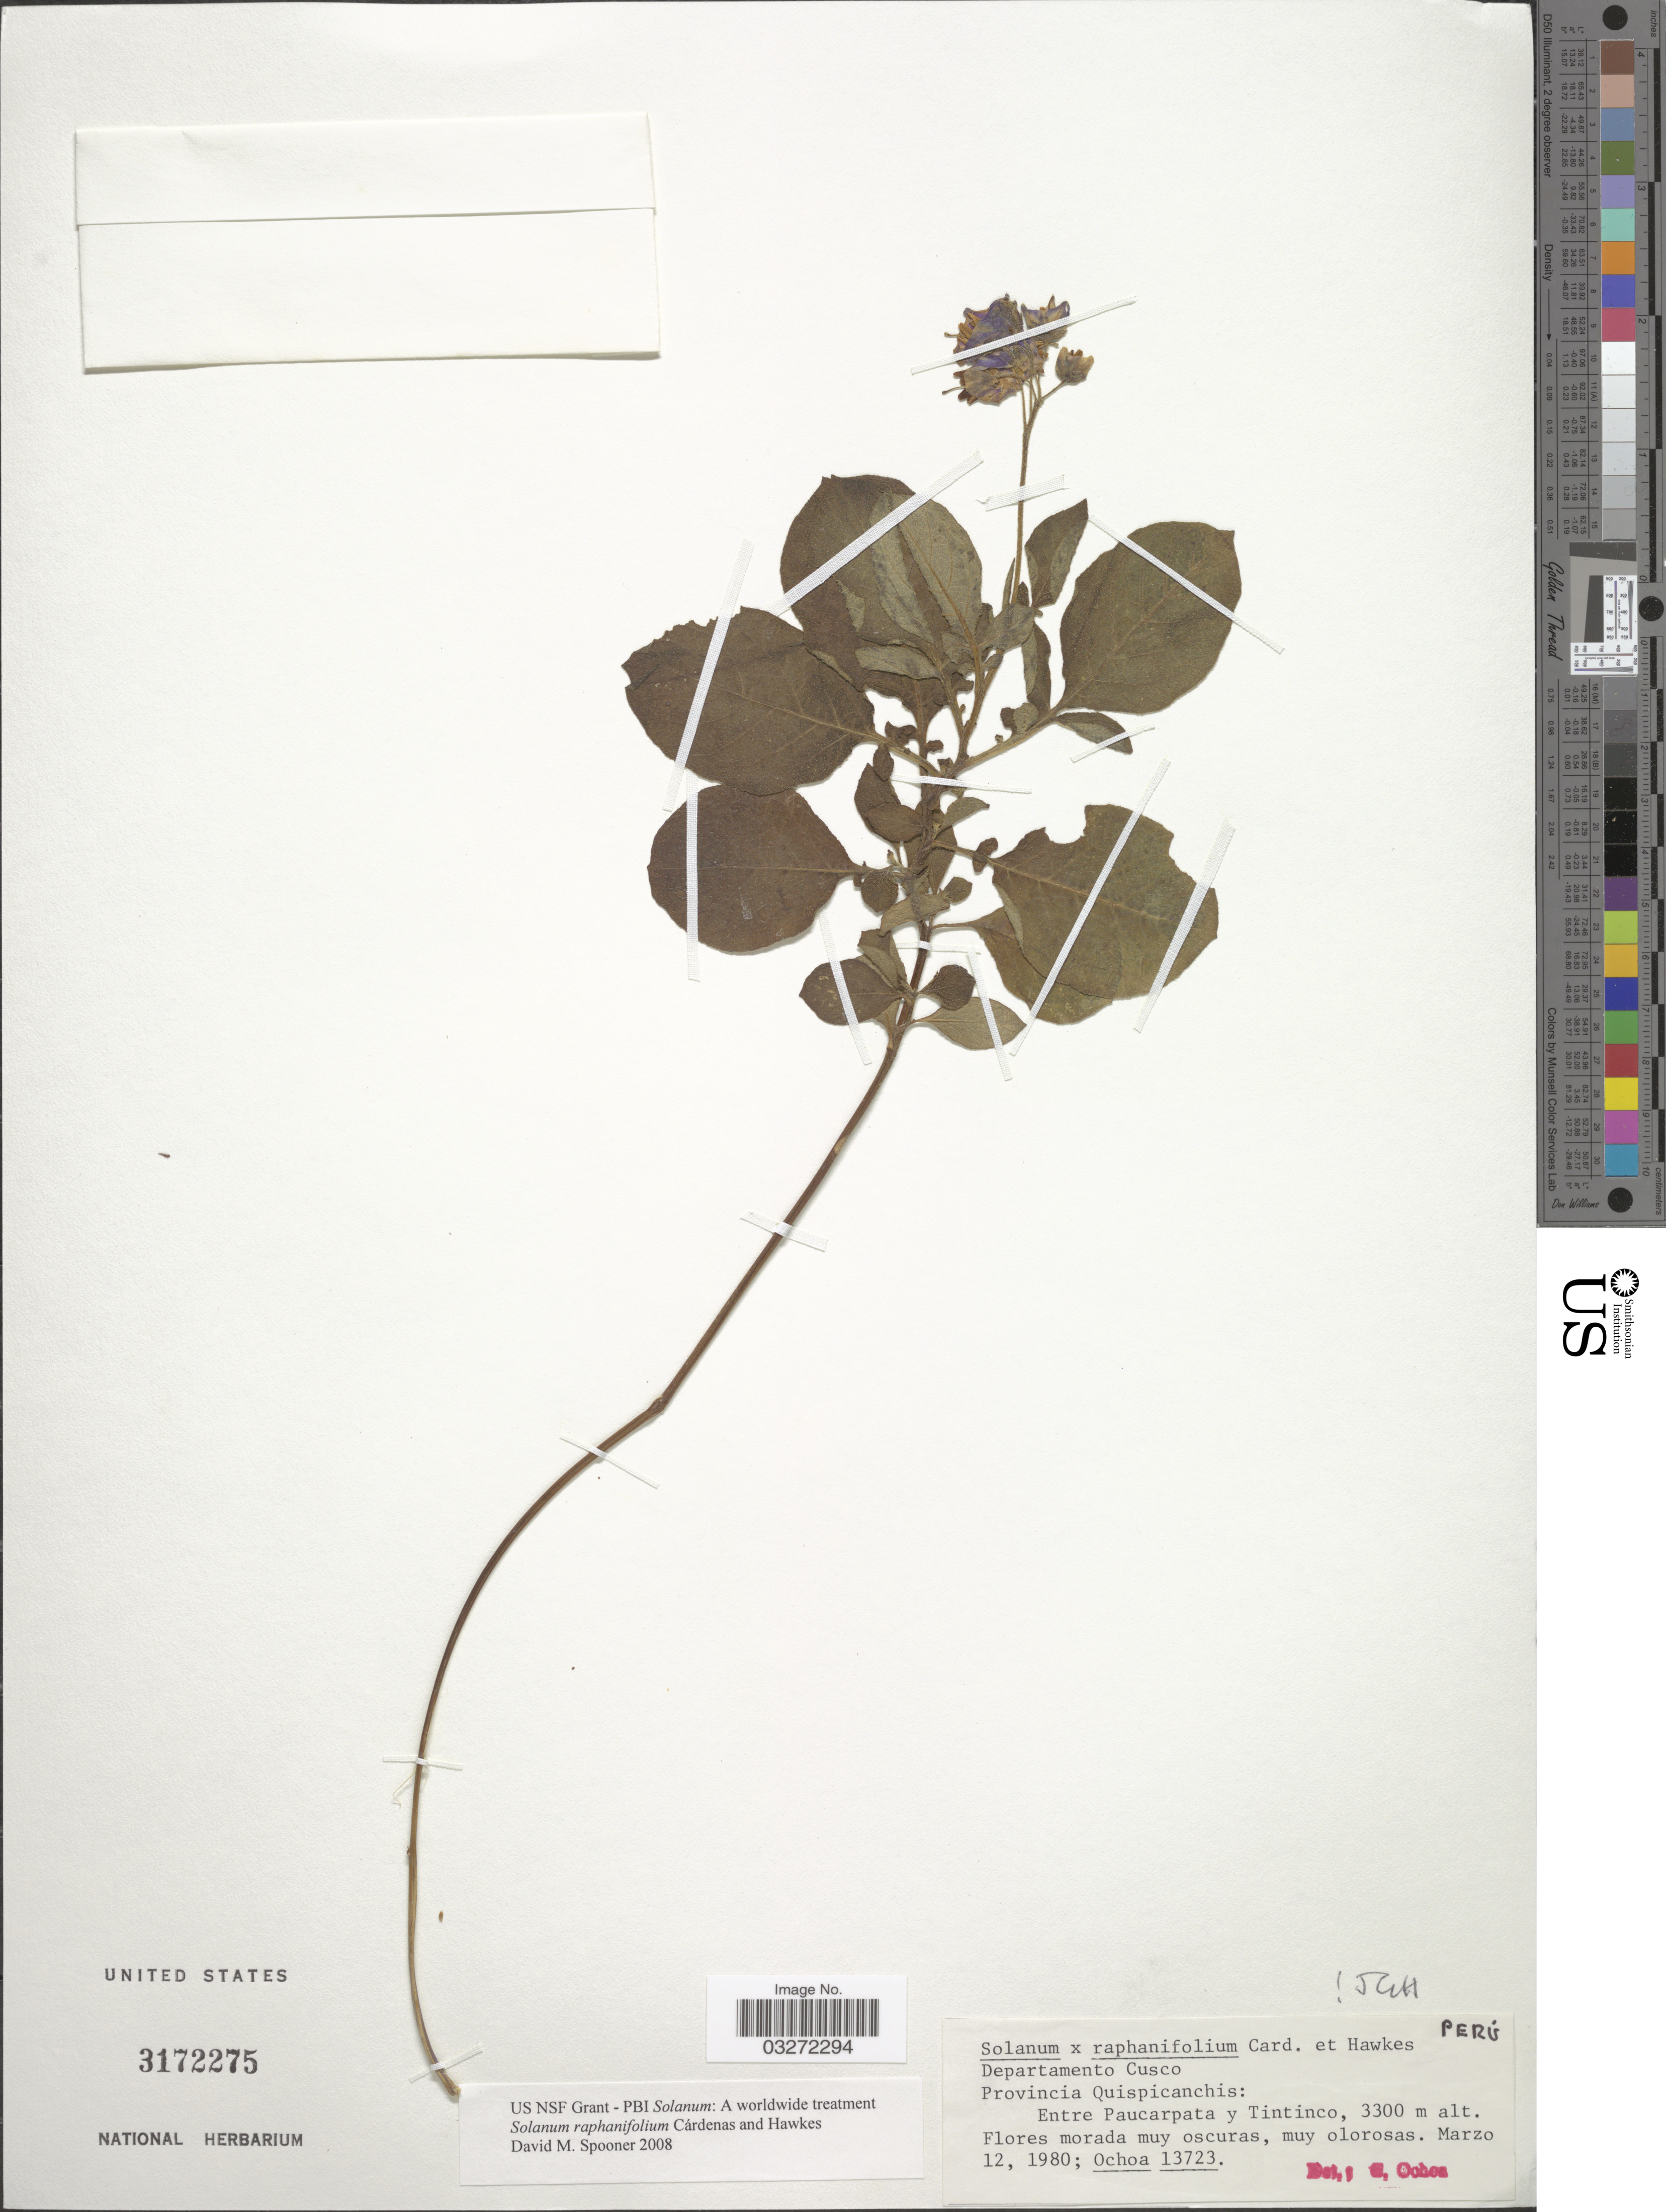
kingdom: Plantae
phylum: Tracheophyta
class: Magnoliopsida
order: Solanales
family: Solanaceae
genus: Solanum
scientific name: Solanum raphanifolium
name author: Cárdenas & Hawkes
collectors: -. Ochoa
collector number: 13723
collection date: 1980-03-12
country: Peru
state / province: Cusco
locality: Departamento Cusco, Provincia Quispicanchis: Entre Paucarpata y Tintinco.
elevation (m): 3300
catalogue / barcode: US 3172275